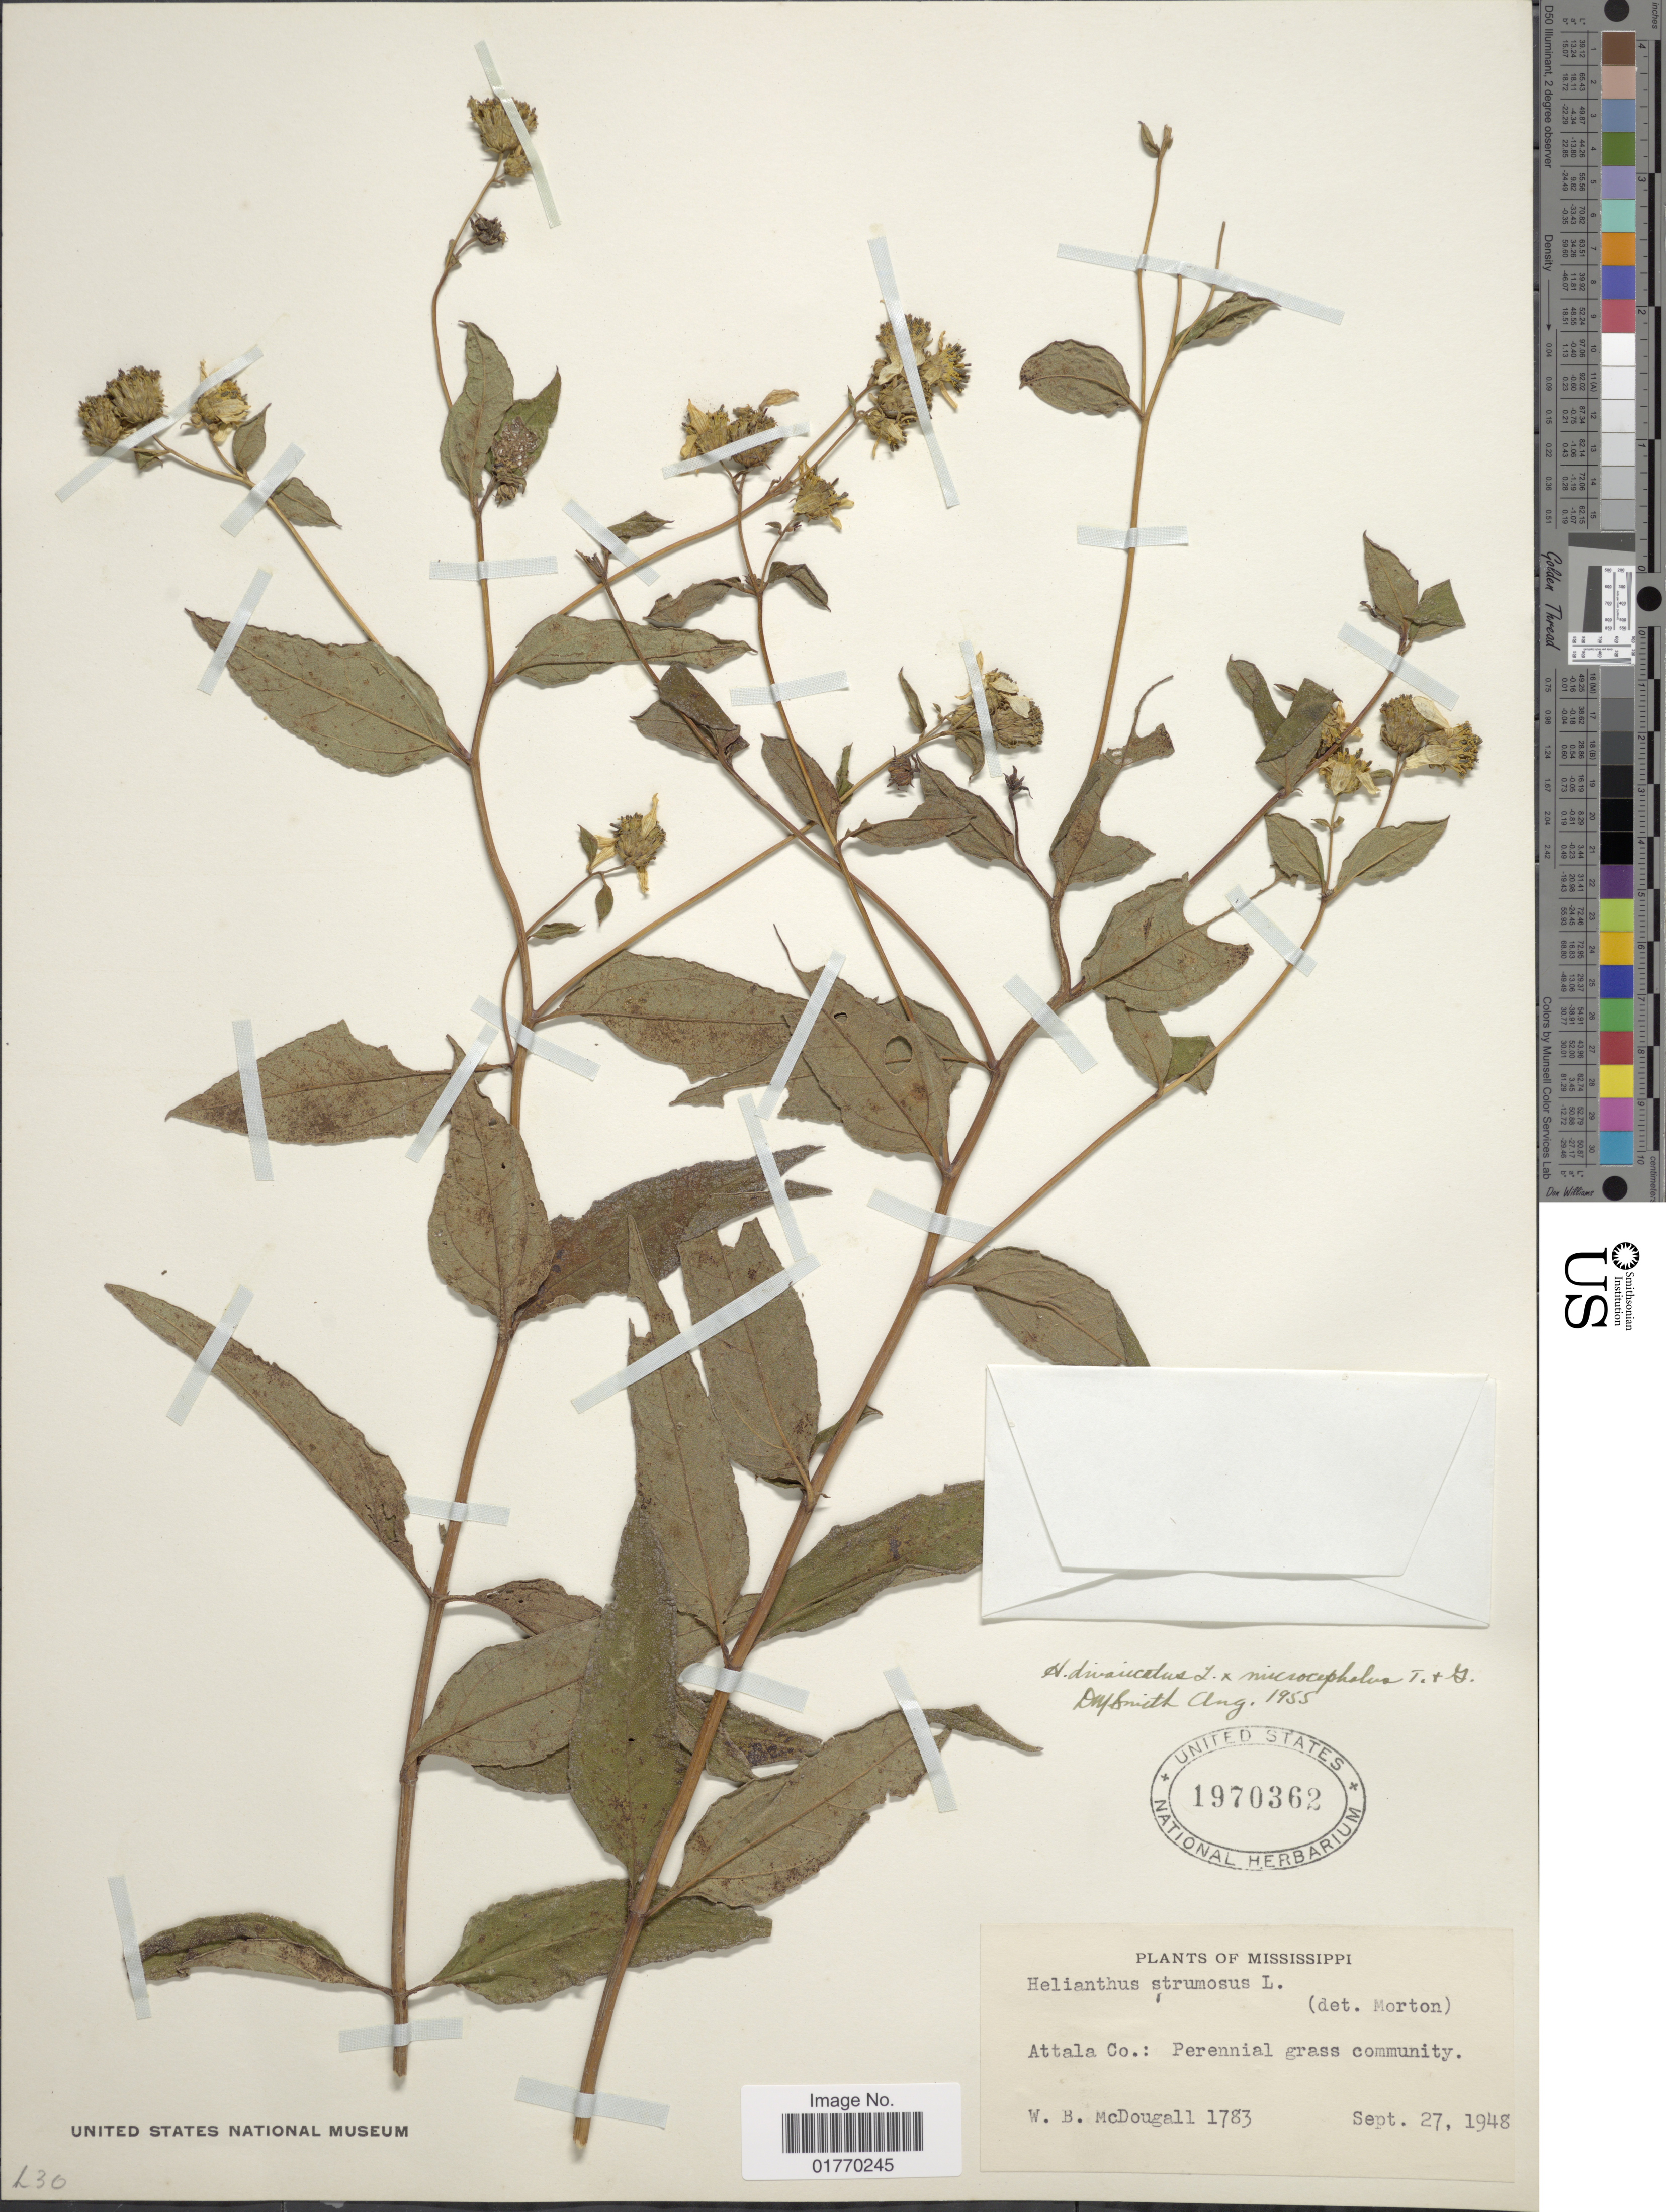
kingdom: Plantae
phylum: Tracheophyta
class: Magnoliopsida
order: Asterales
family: Asteraceae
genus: Helianthus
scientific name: Helianthus divaricatus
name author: L.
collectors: W. B. McDougall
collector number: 1783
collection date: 1948-09-27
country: United States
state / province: Mississippi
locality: Attala Co.: Perennial grass community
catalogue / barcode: US 1970362